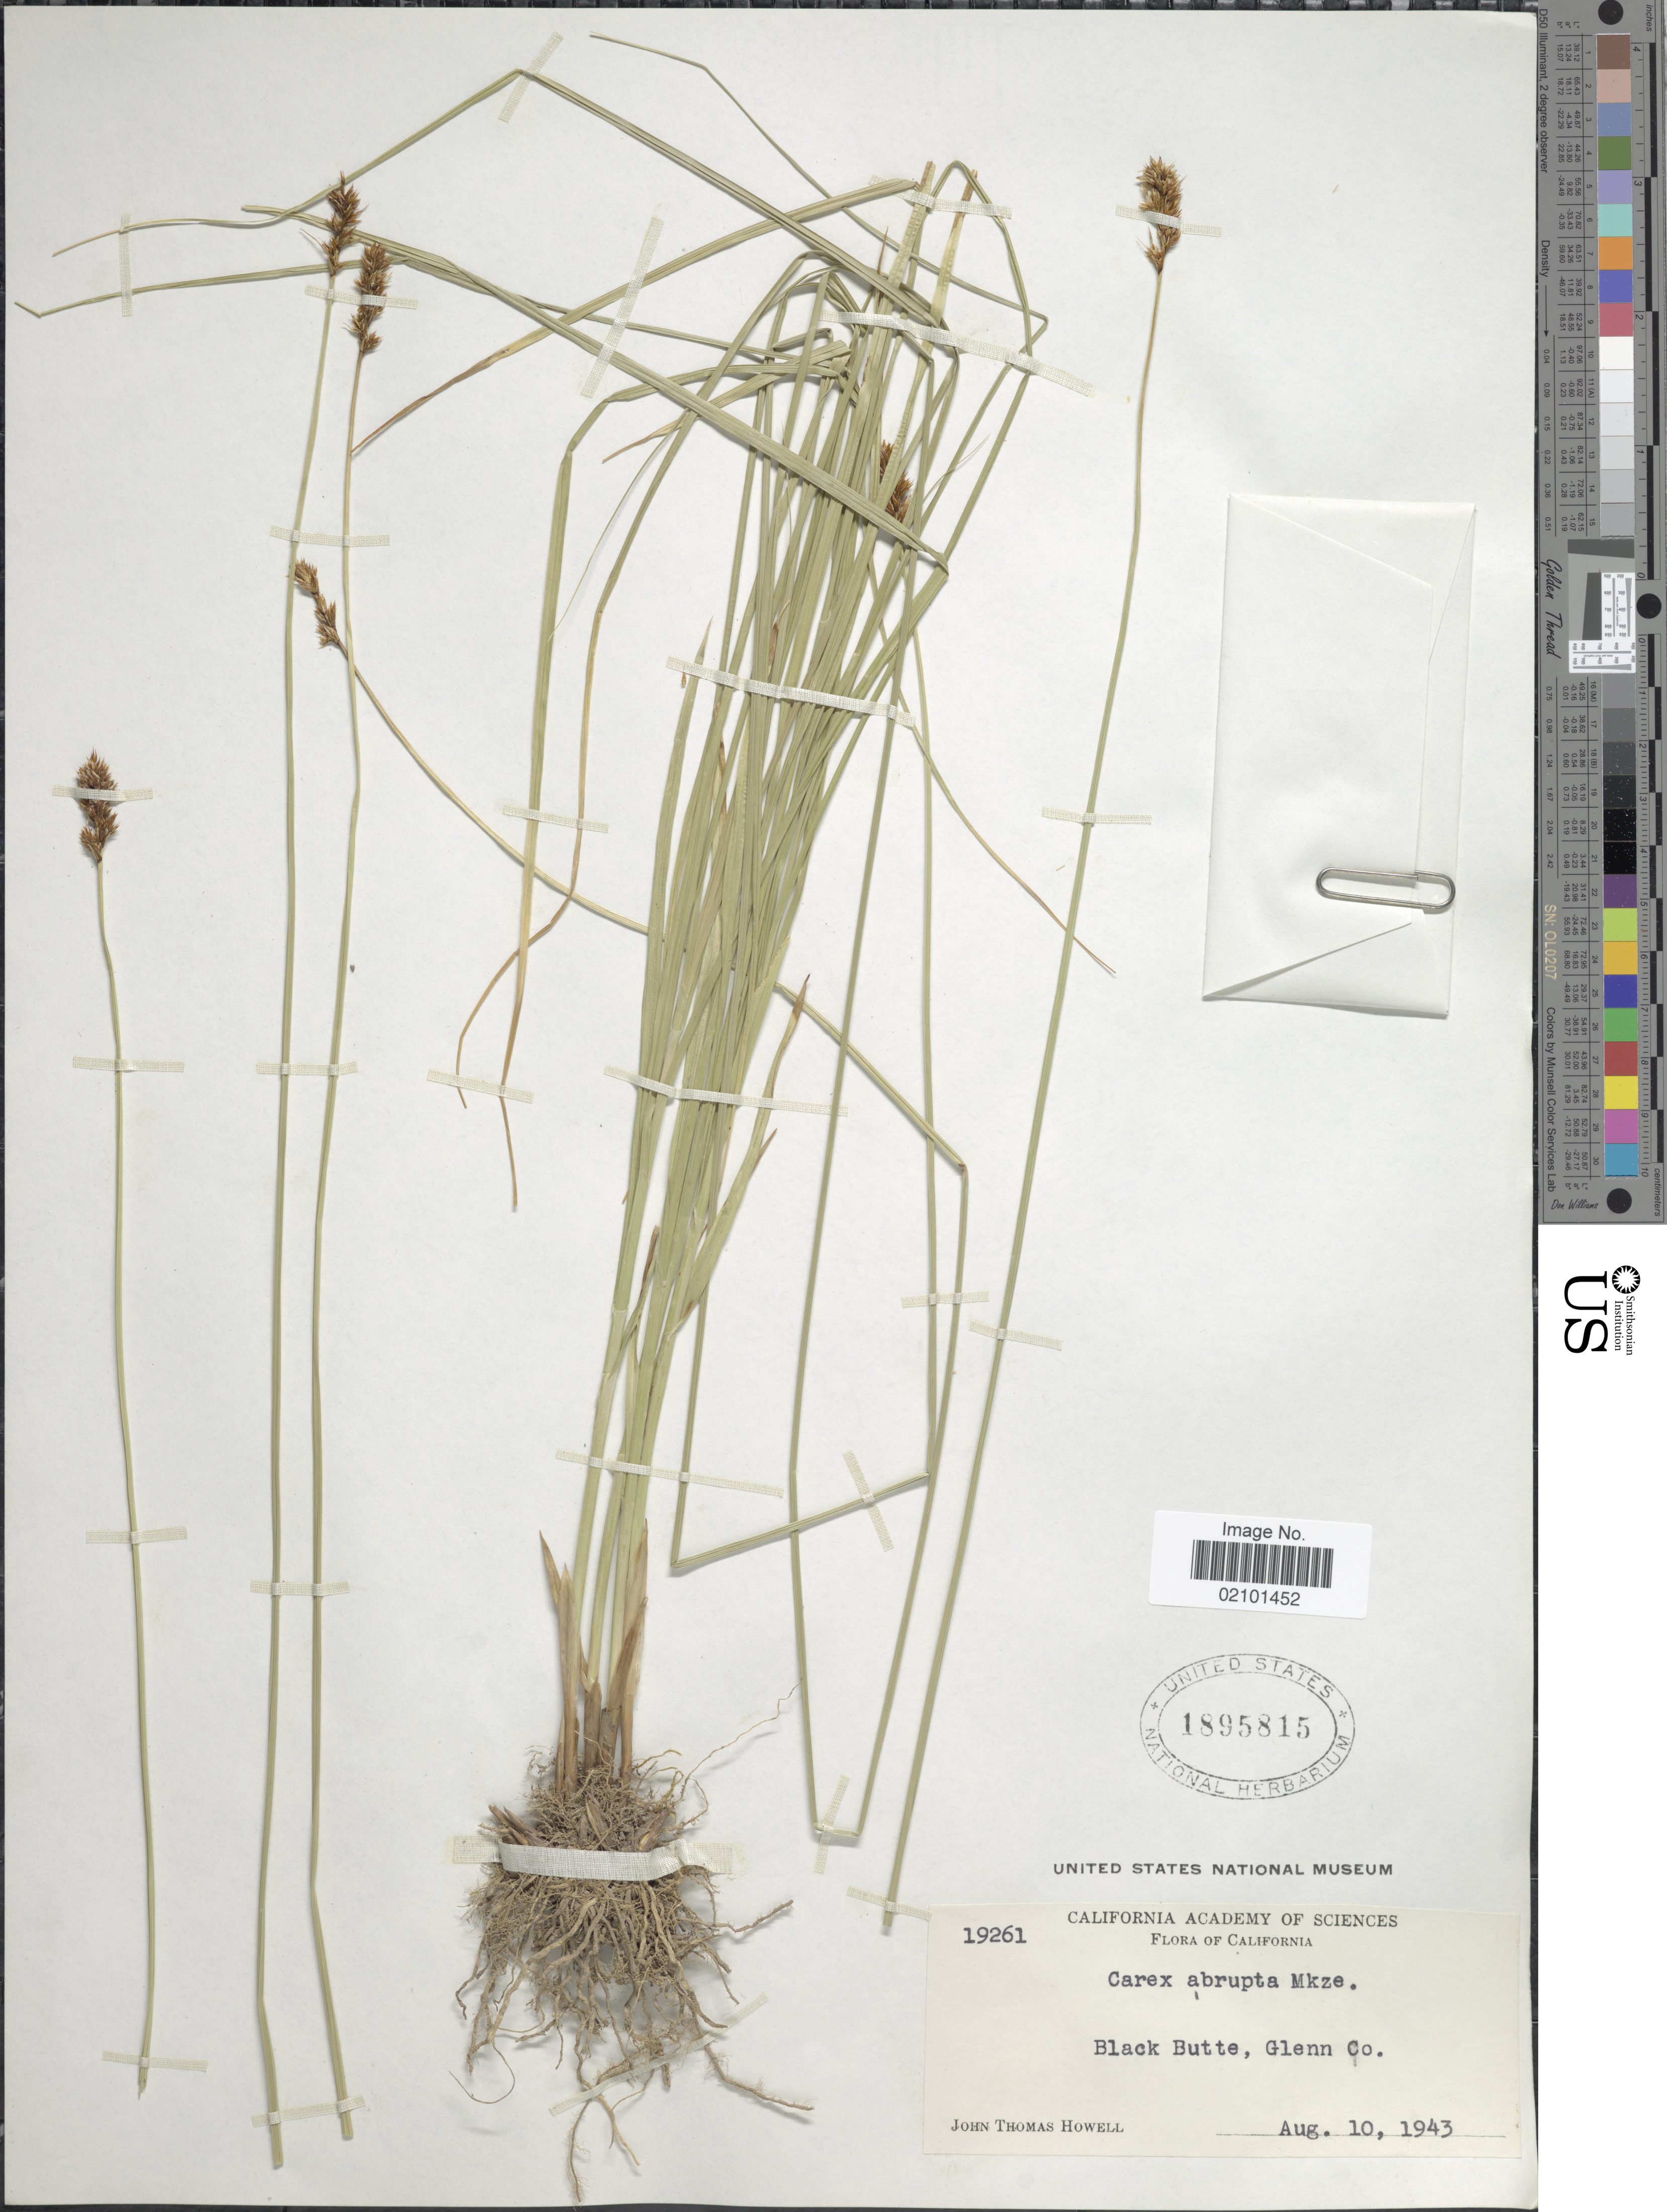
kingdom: Plantae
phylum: Tracheophyta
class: Liliopsida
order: Poales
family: Cyperaceae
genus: Carex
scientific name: Carex abrupta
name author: Mack.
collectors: J. T. Howell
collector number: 19261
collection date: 1943-08-10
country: United States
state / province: California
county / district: Glenn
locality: Black Butte, Glenn Co.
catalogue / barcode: US 1895815